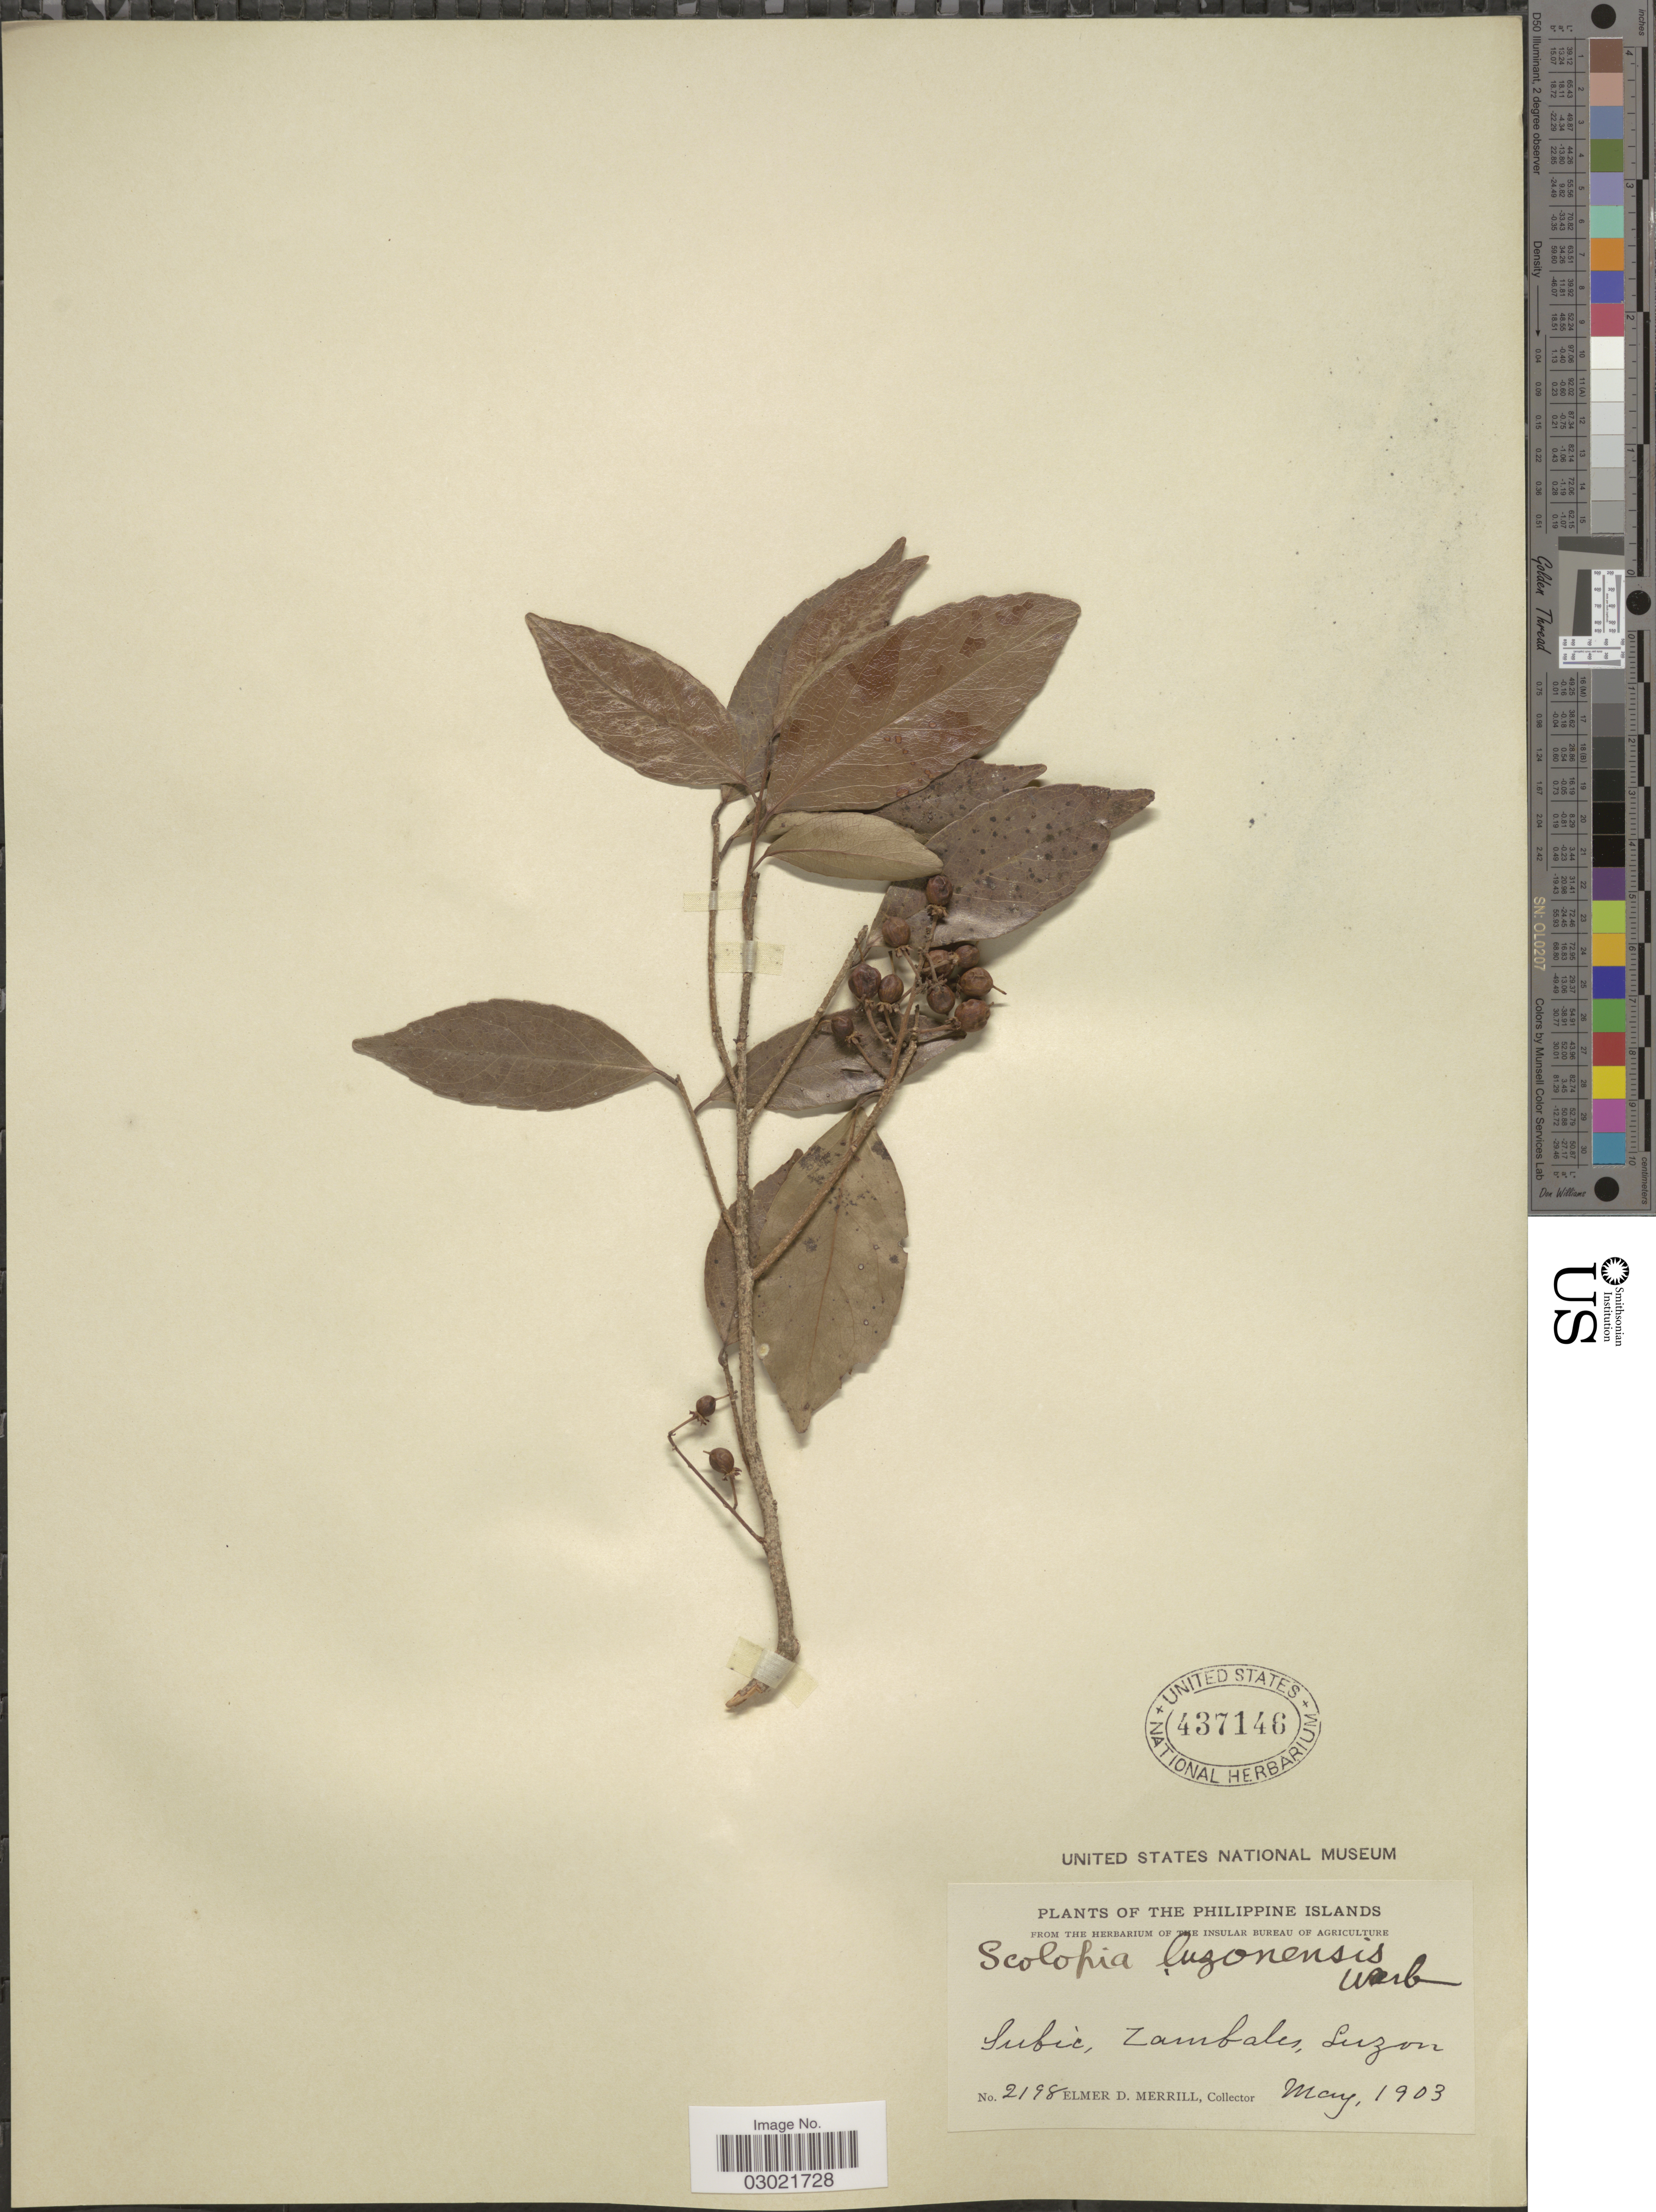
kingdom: Plantae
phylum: Tracheophyta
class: Magnoliopsida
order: Malpighiales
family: Salicaceae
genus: Scolopia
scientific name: Scolopia luzonensis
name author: (C. Presl) Warb.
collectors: E. D. Merrill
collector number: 2198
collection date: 1903-05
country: Philippines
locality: Philippine Islands. Subic, Zambales, Luzon.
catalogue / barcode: US 437146